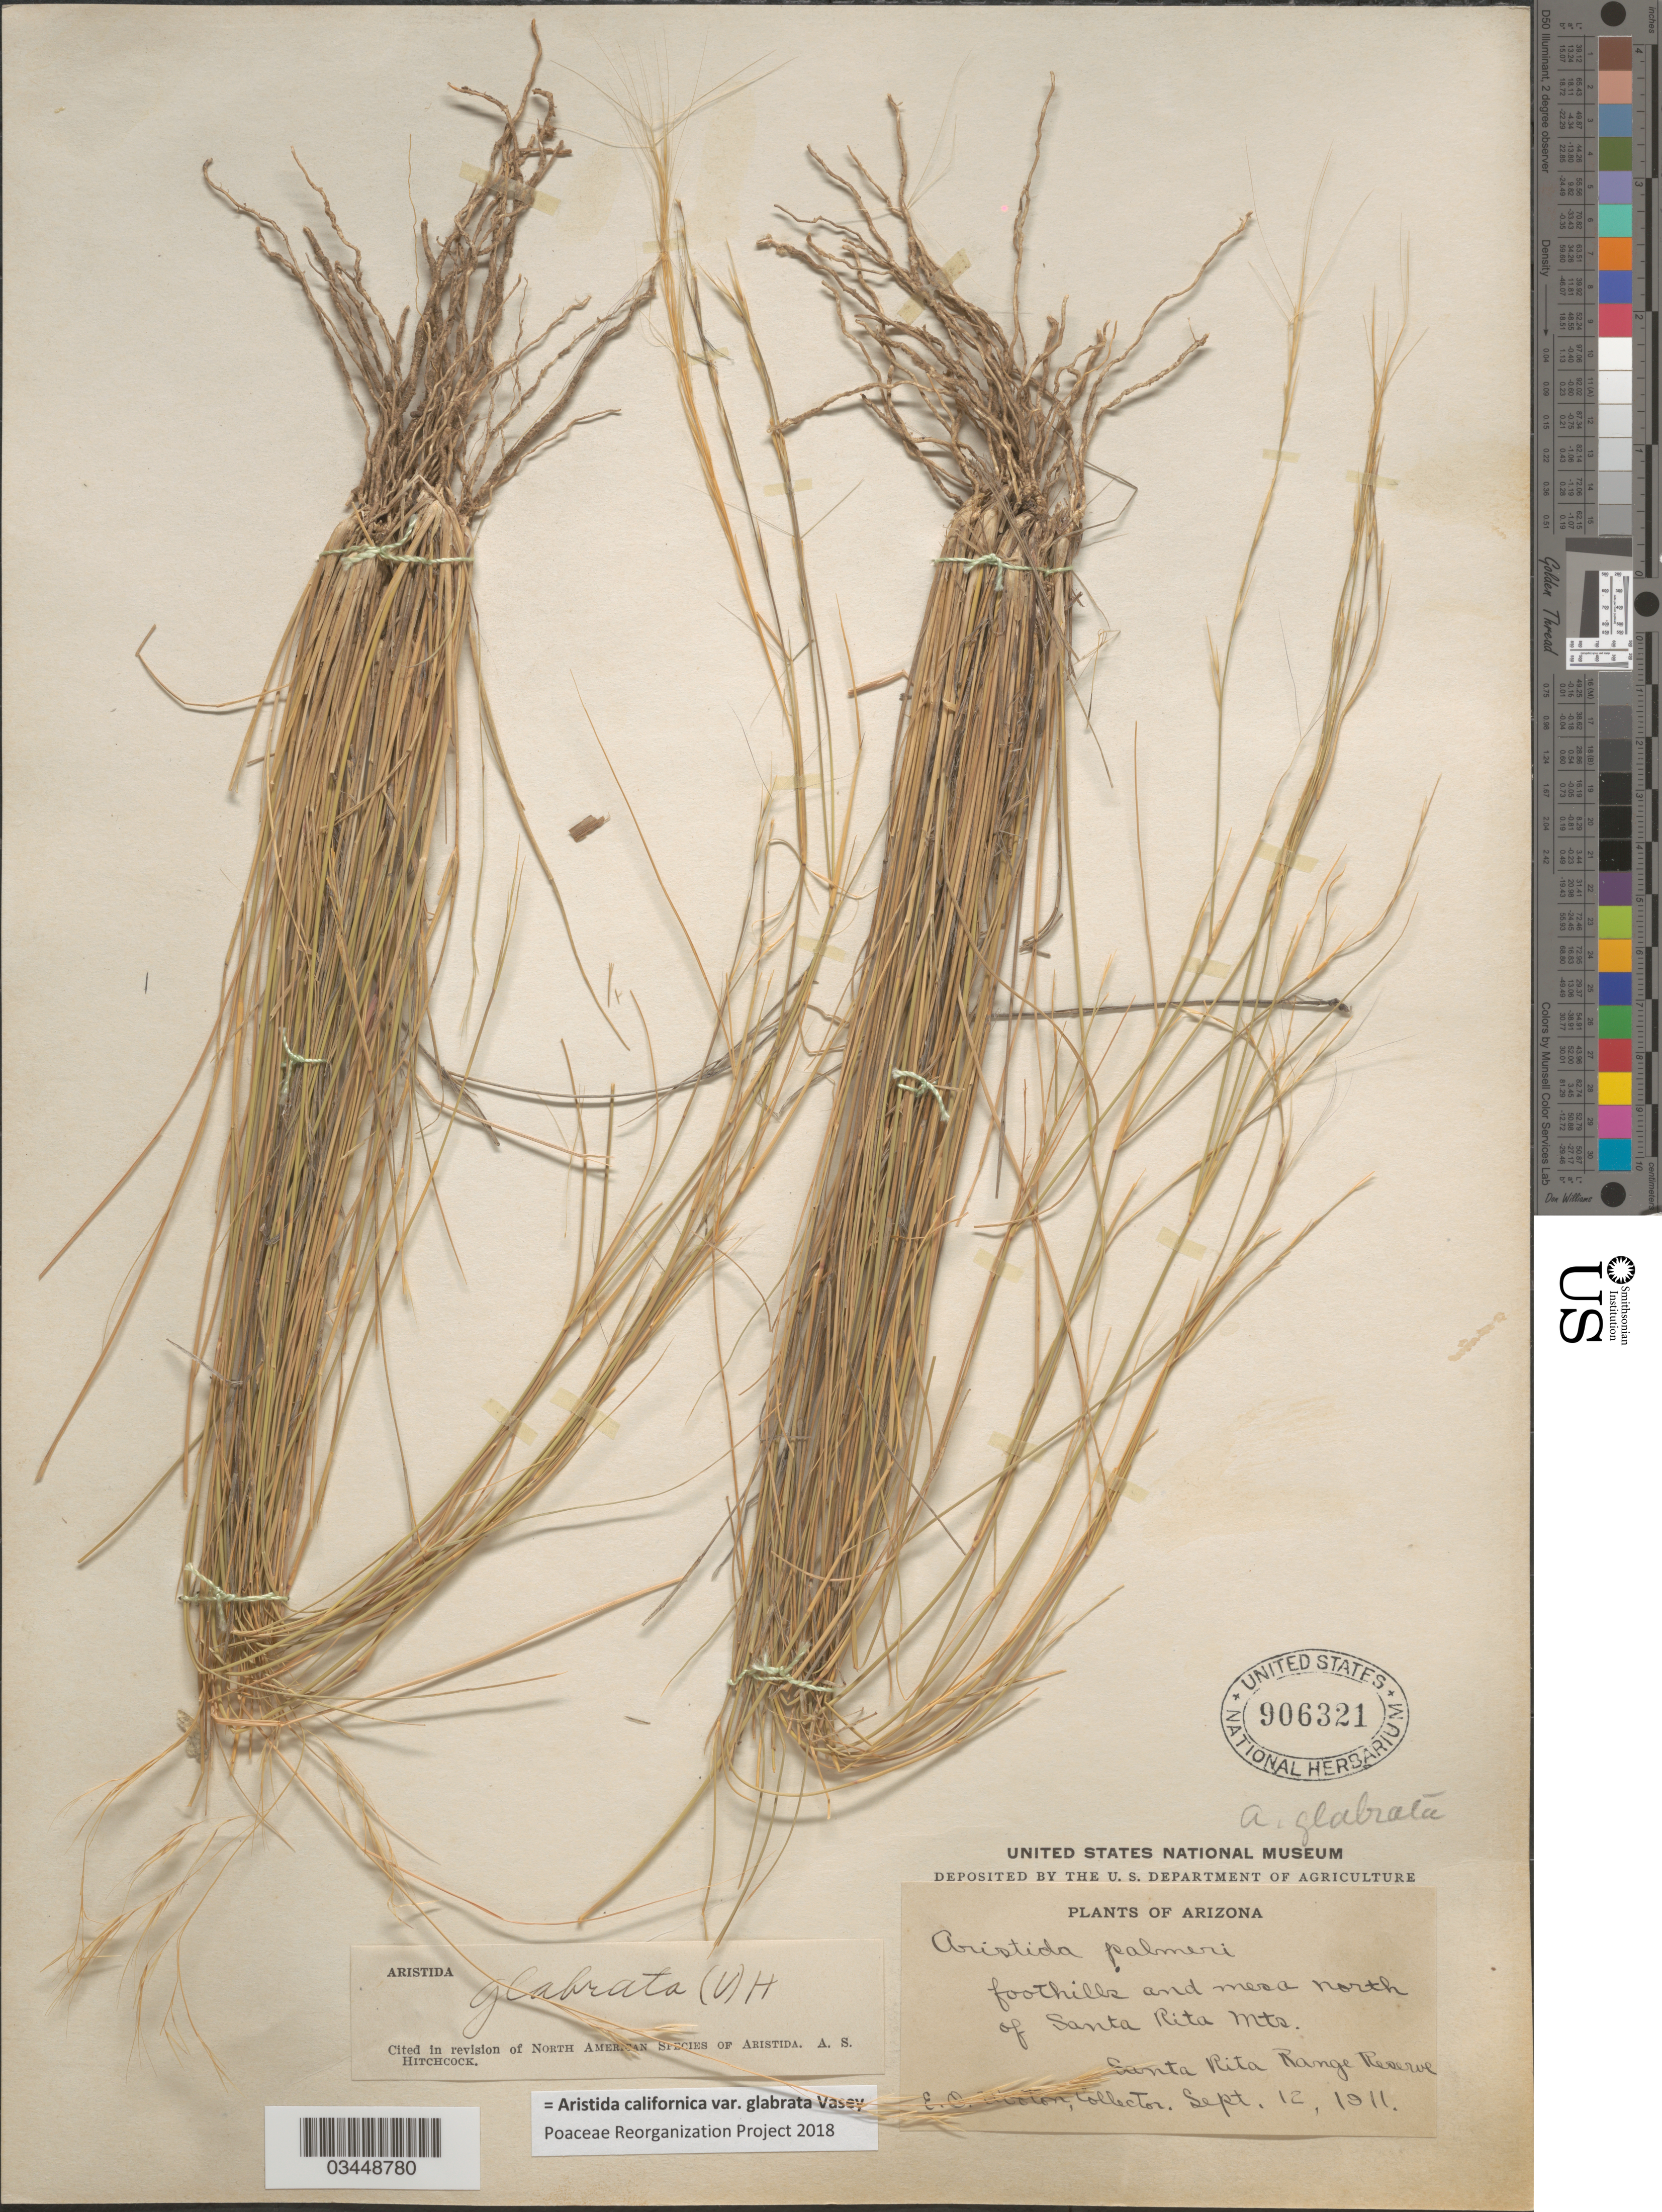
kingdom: Plantae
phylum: Tracheophyta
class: Liliopsida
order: Poales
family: Poaceae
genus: Aristida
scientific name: Aristida californica var. glabrata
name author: Vasey in Brandegee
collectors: E. O. Wooton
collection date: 1911-09-12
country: United States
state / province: Arizona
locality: Foothills and mesa north of Santa Rita Mts. Santa Rita Range Reserve.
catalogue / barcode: US 906321